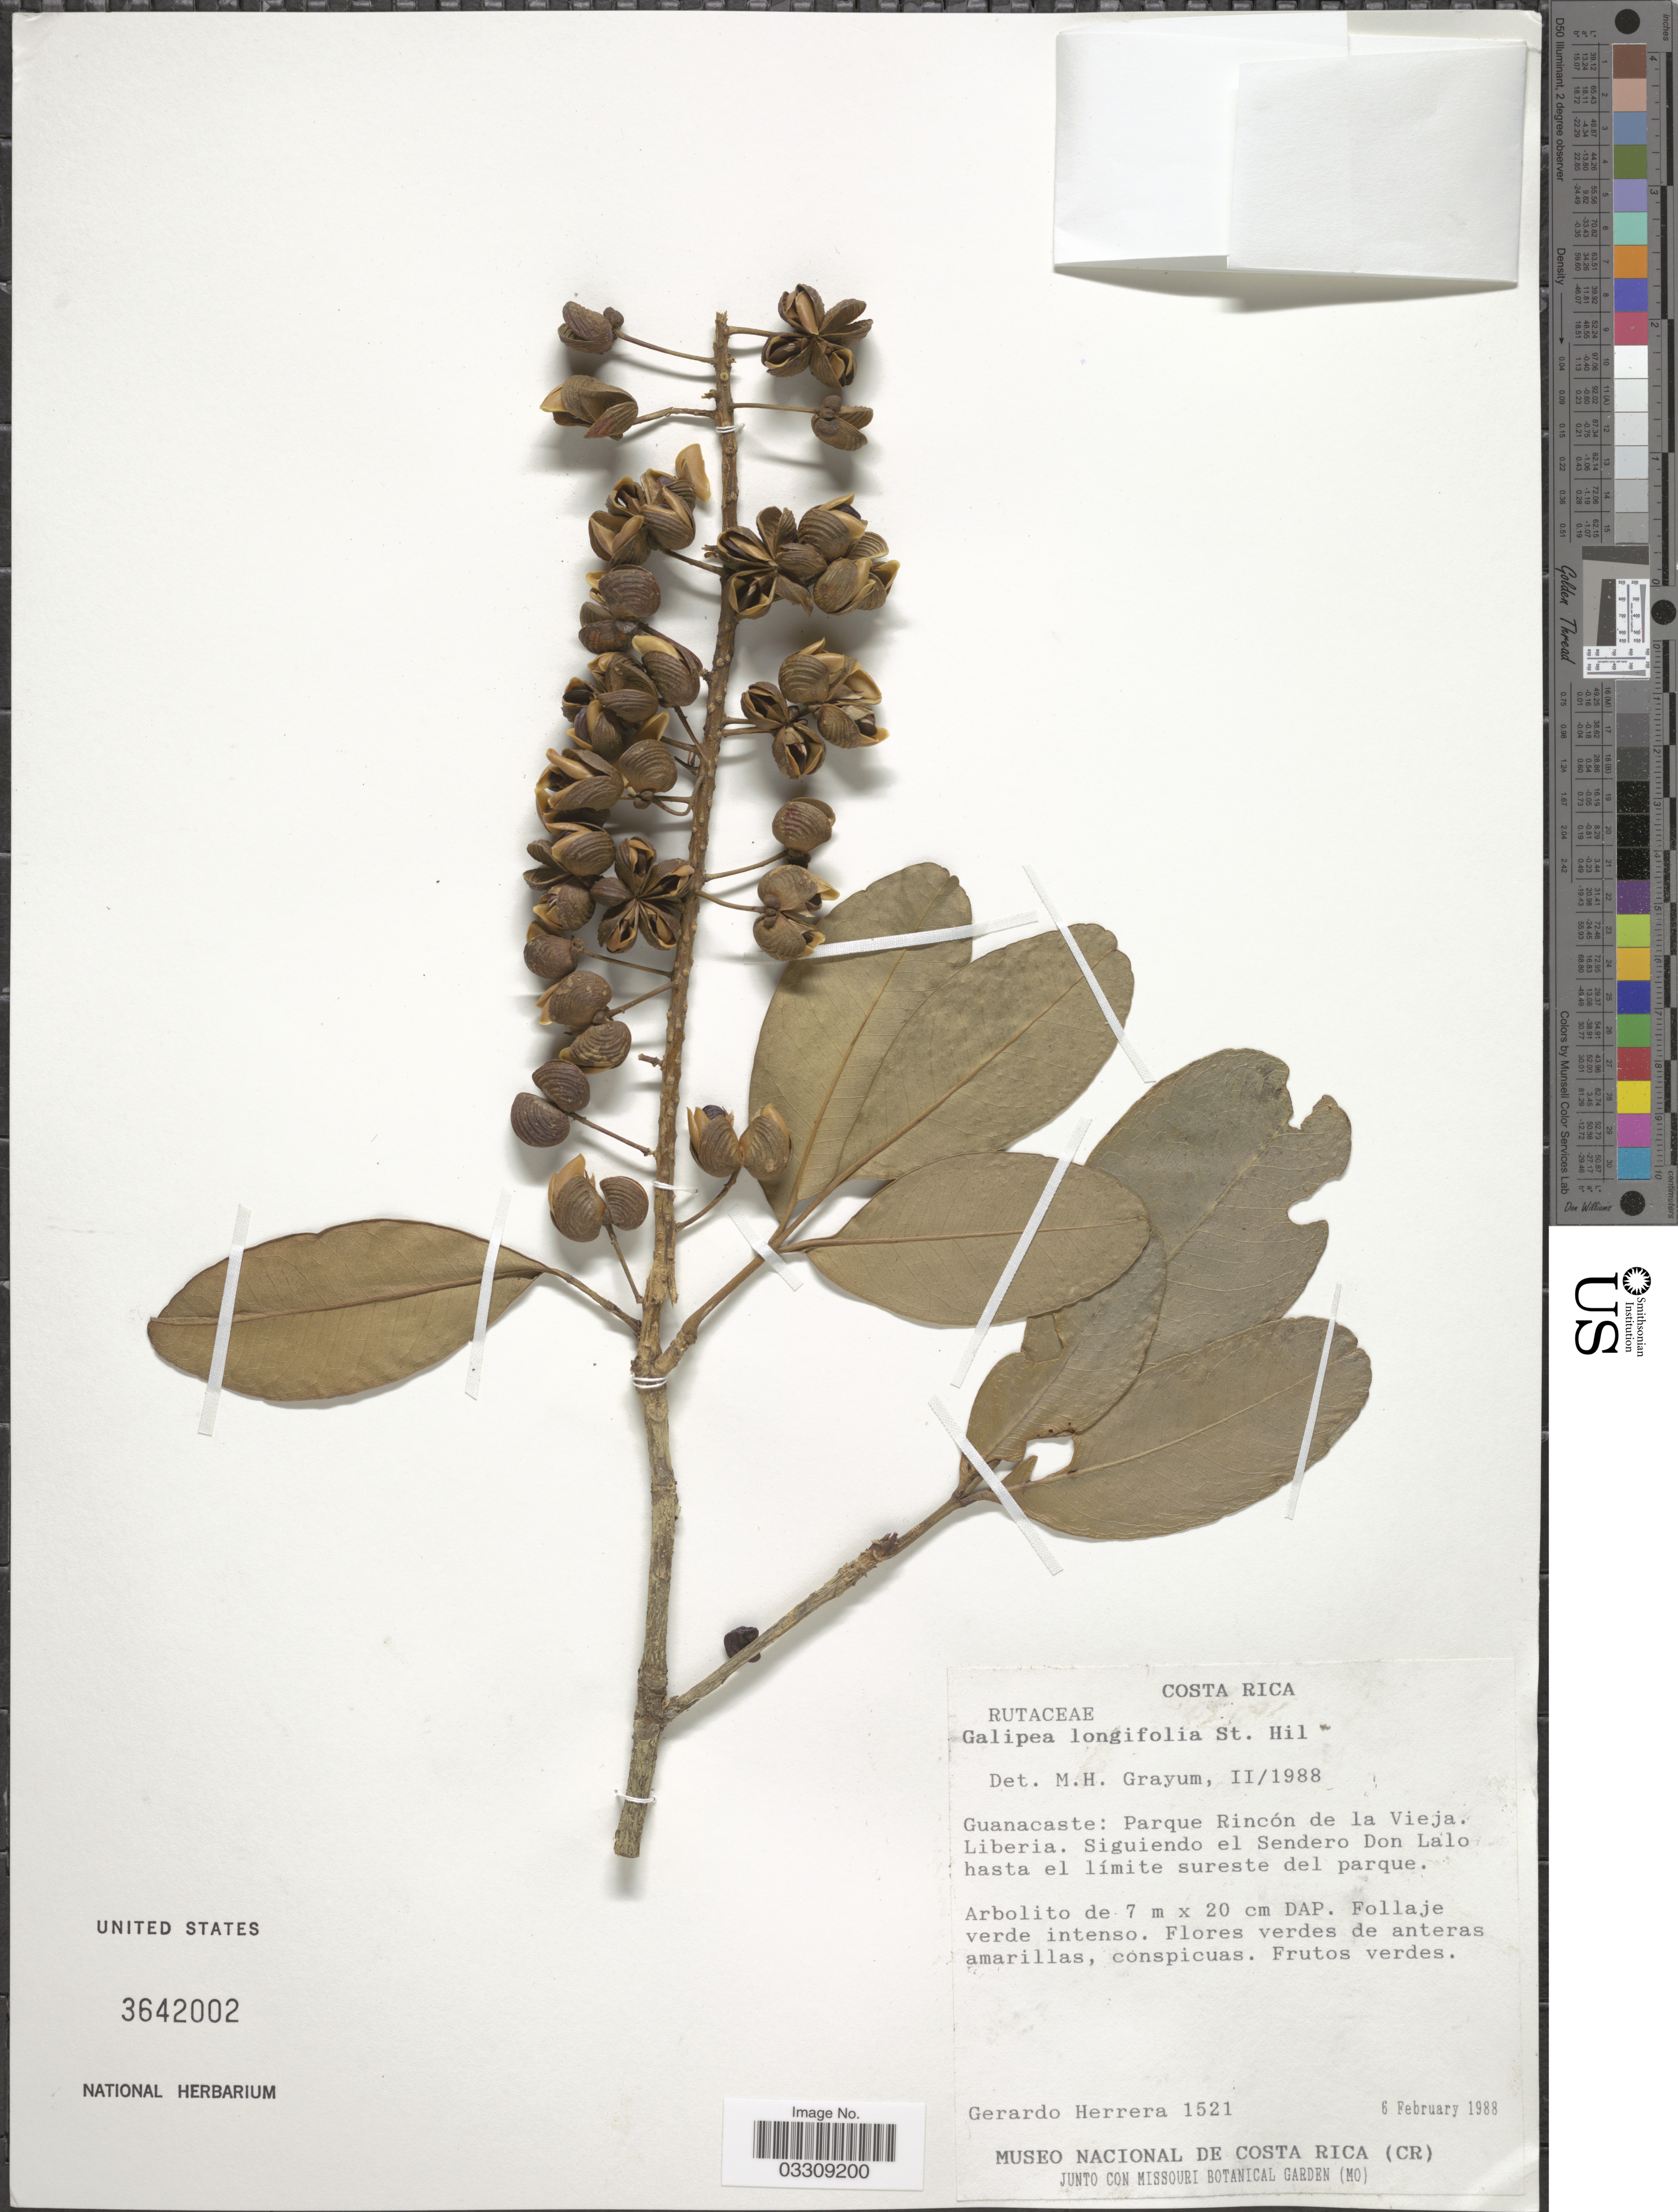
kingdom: Plantae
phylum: Tracheophyta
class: Magnoliopsida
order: Sapindales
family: Rutaceae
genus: Pilocarpus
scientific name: Pilocarpus sp.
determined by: Londoño-Echeverri, Y.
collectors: G. Herrera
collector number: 1521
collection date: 1988-02-06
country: Costa Rica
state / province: Guanacaste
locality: Parque Rincón de la Vieja. Liberia. Siguiendo el Sendero Don Lalo hasta el límite sureste del parque.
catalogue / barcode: US 3642002